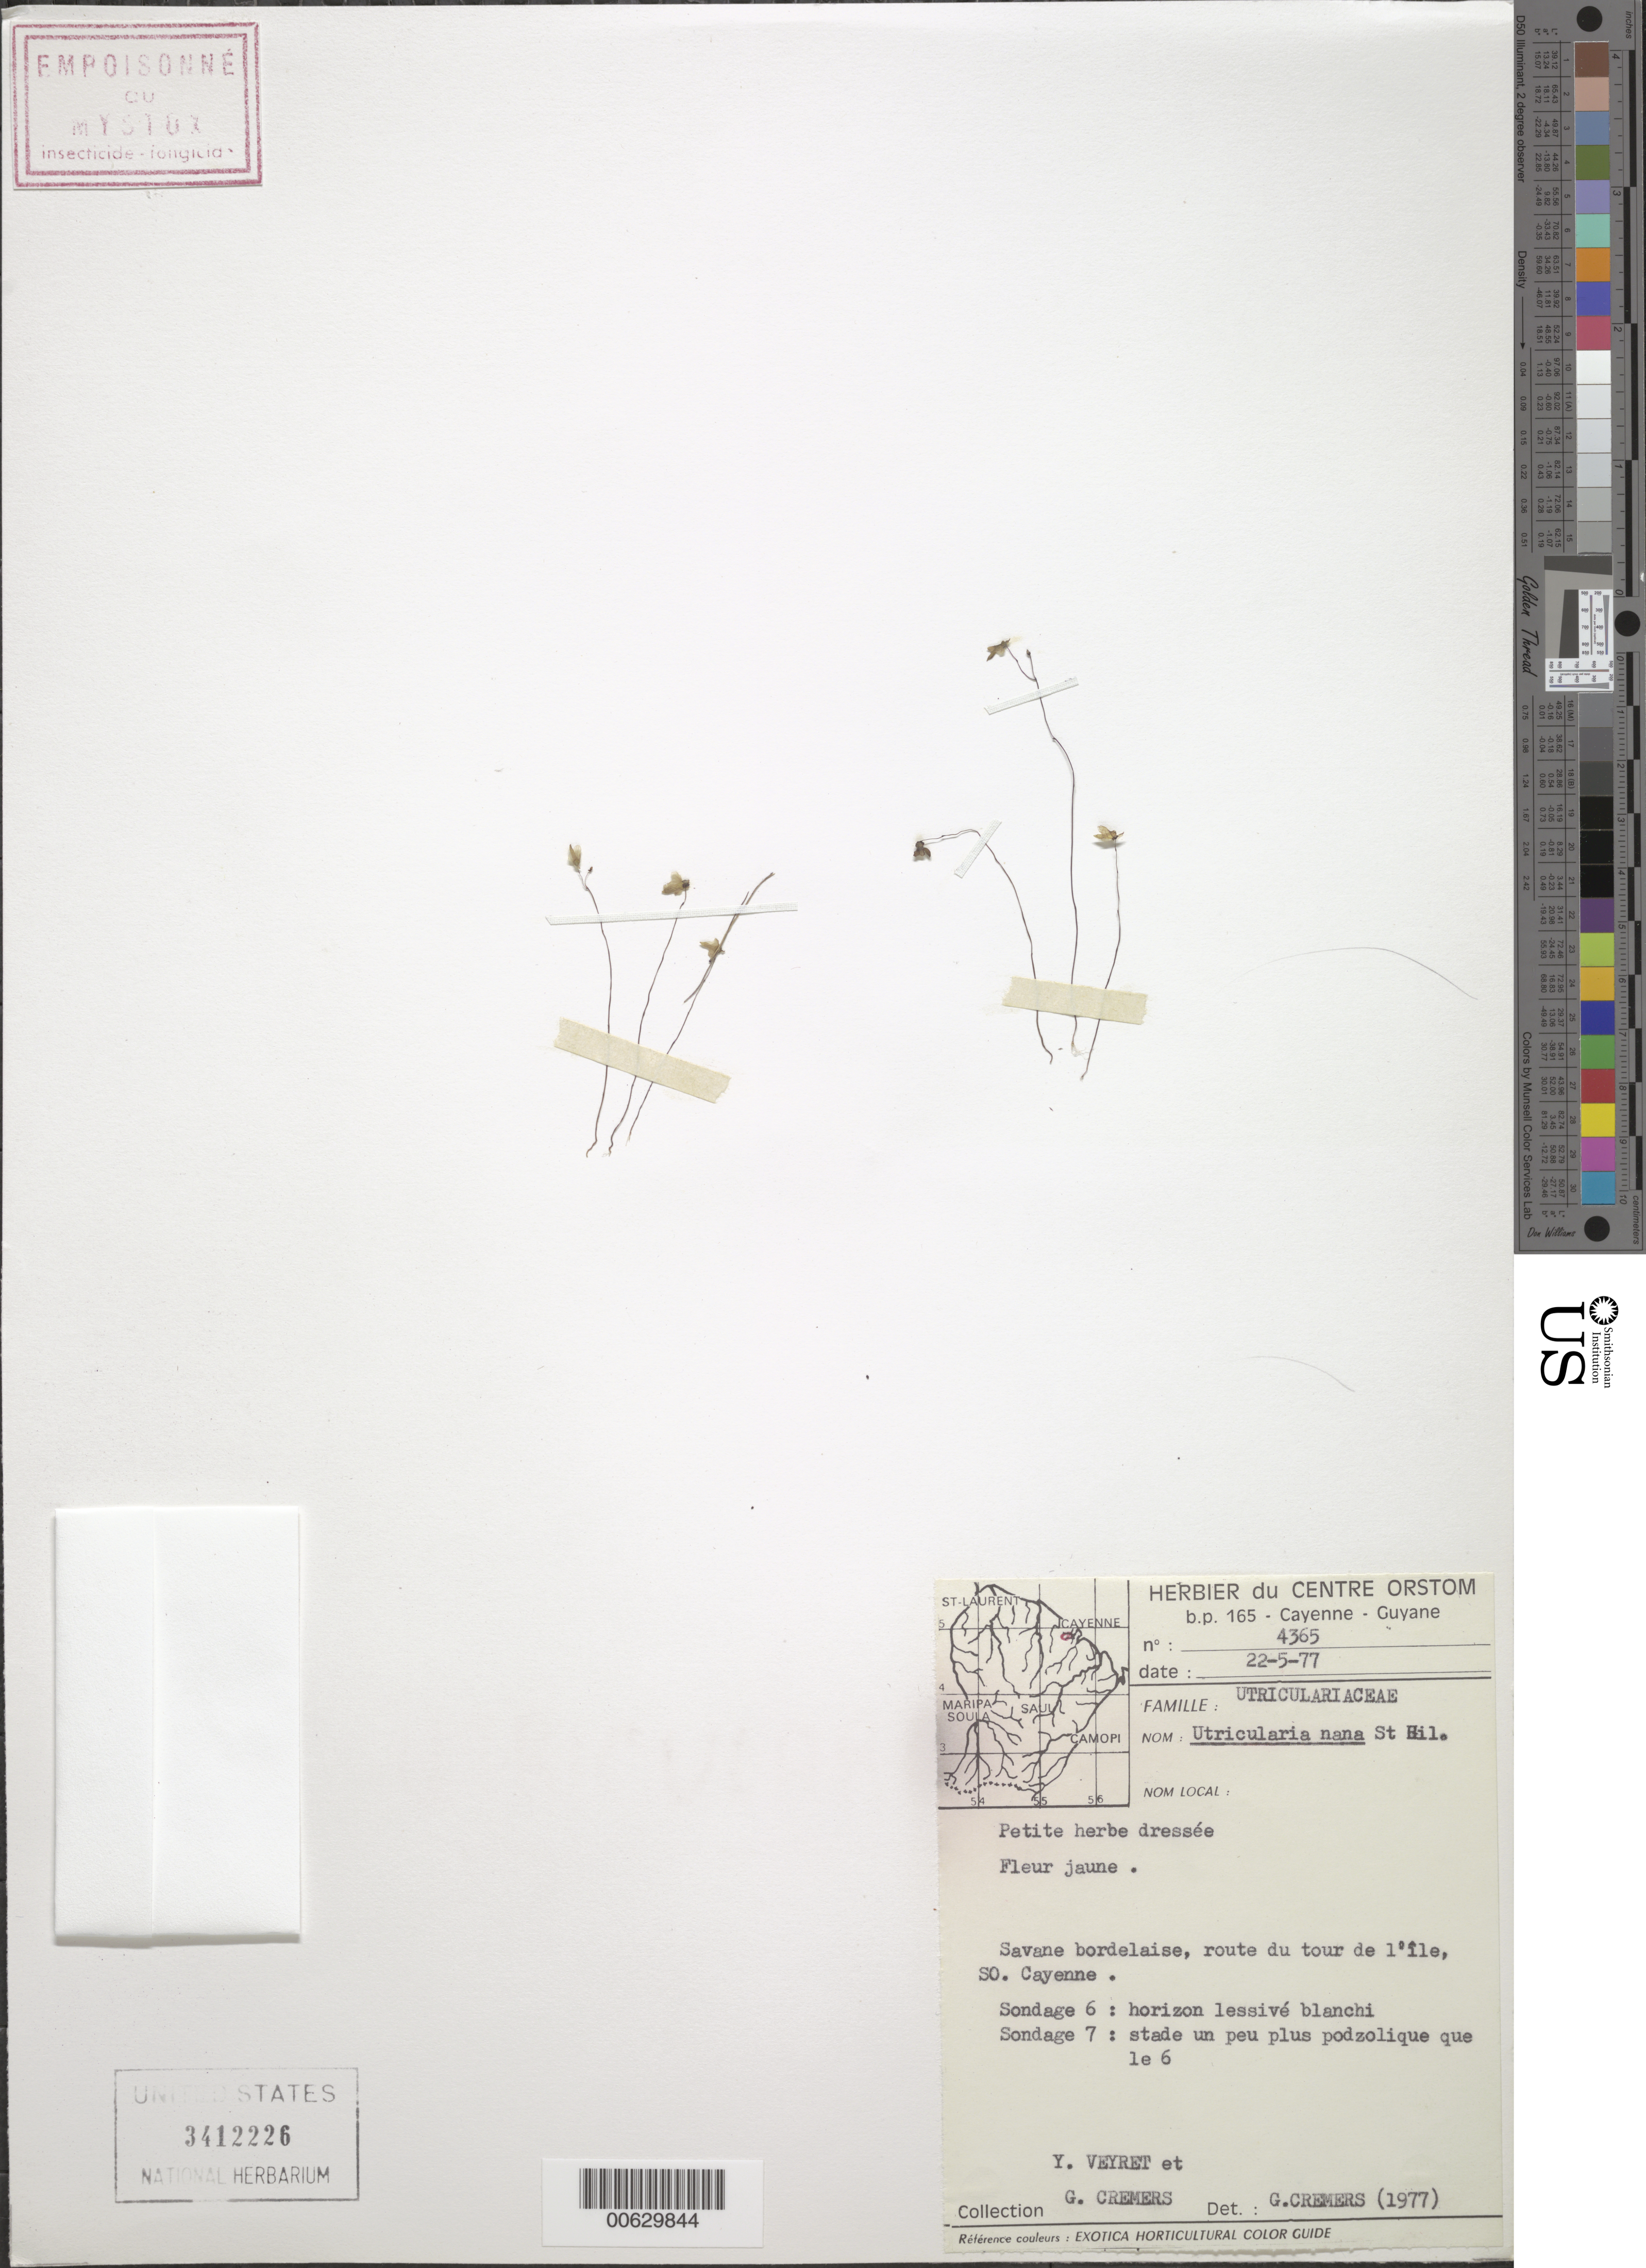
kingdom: Plantae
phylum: Tracheophyta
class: Magnoliopsida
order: Lamiales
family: Lentibulariaceae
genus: Utricularia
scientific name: Utricularia nana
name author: A. St.-Hil. & Girard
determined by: Cremers, Georges A.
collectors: Y. Veyret & G. Cremers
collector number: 4365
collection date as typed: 22-May-77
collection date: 1977-05-22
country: French Guiana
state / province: Cayenne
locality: Cayenne, route du tour de l'Ile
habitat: Savane bordelaise, route du tour de l'ile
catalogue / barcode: US 3412226